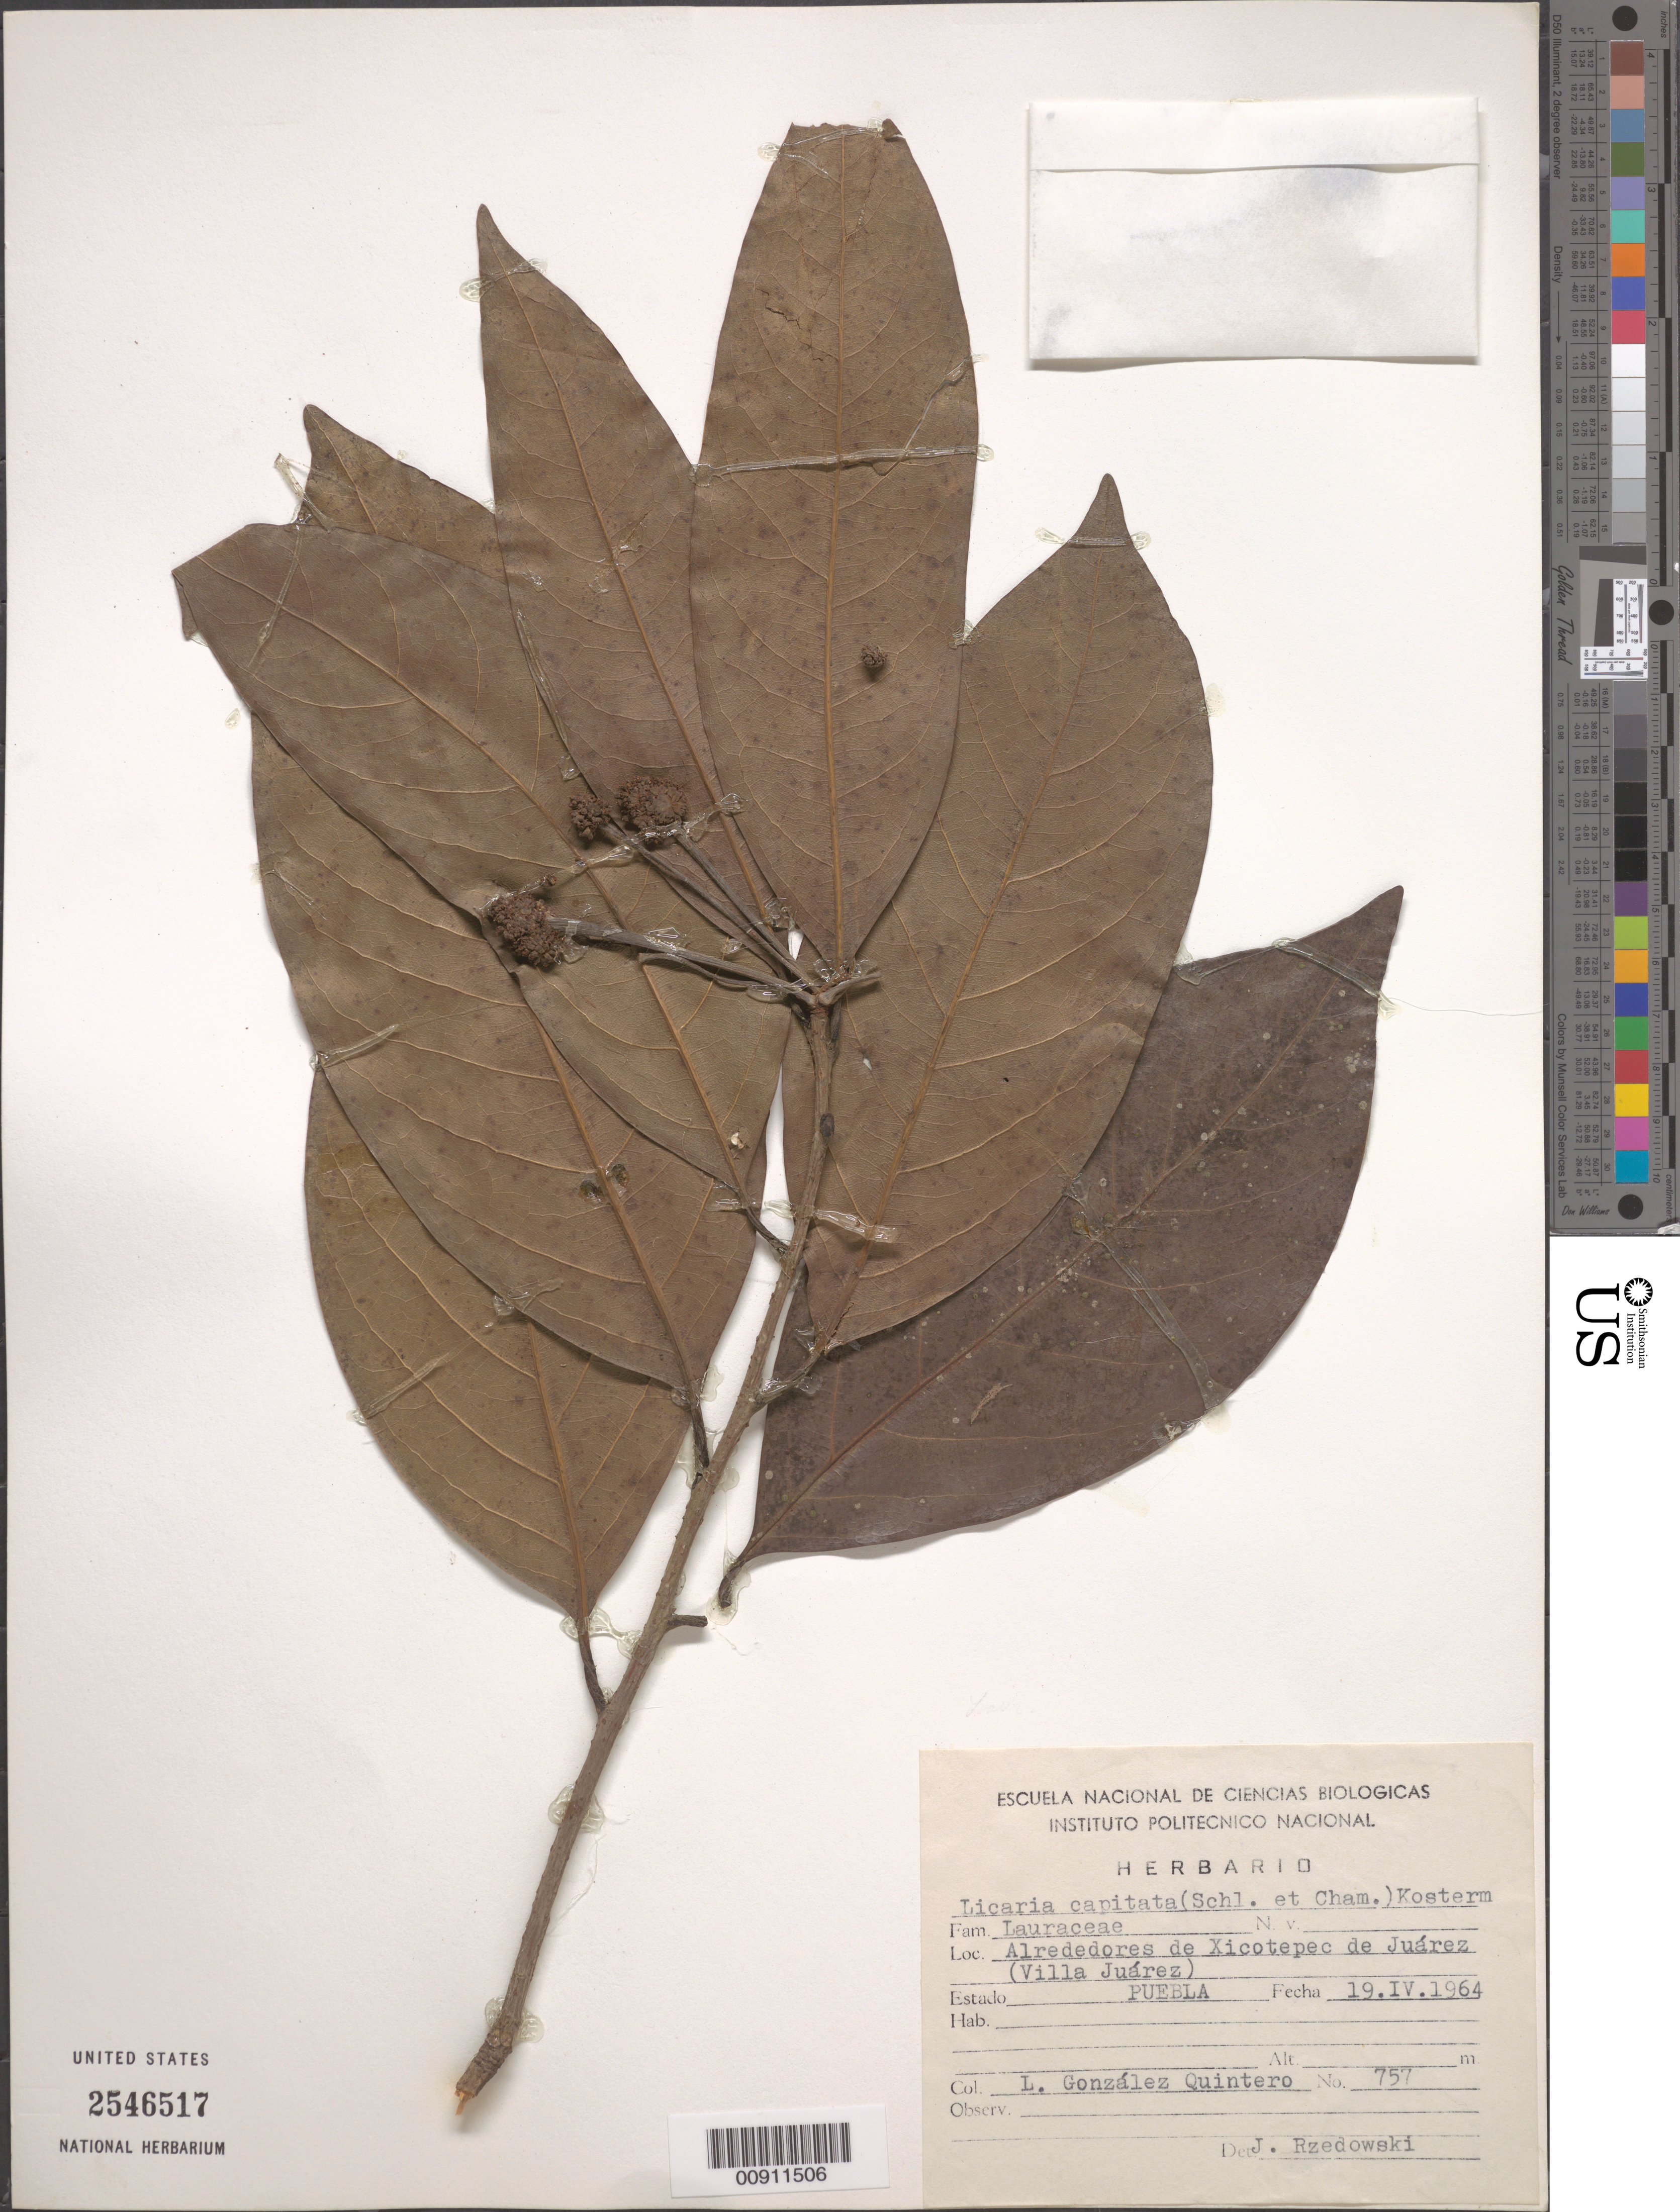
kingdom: Plantae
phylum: Tracheophyta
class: Magnoliopsida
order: Laurales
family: Lauraceae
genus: Licaria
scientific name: Licaria capitata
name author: (Schltdl. & Cham.) Kosterm.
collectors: L. González-Quintero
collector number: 757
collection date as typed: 19 Apr 1964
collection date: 1964-04-19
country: Mexico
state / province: Puebla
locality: Alrededores de Xicotepec de Juárez (Villa Juárez). Estado Puebla.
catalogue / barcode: US 2546517